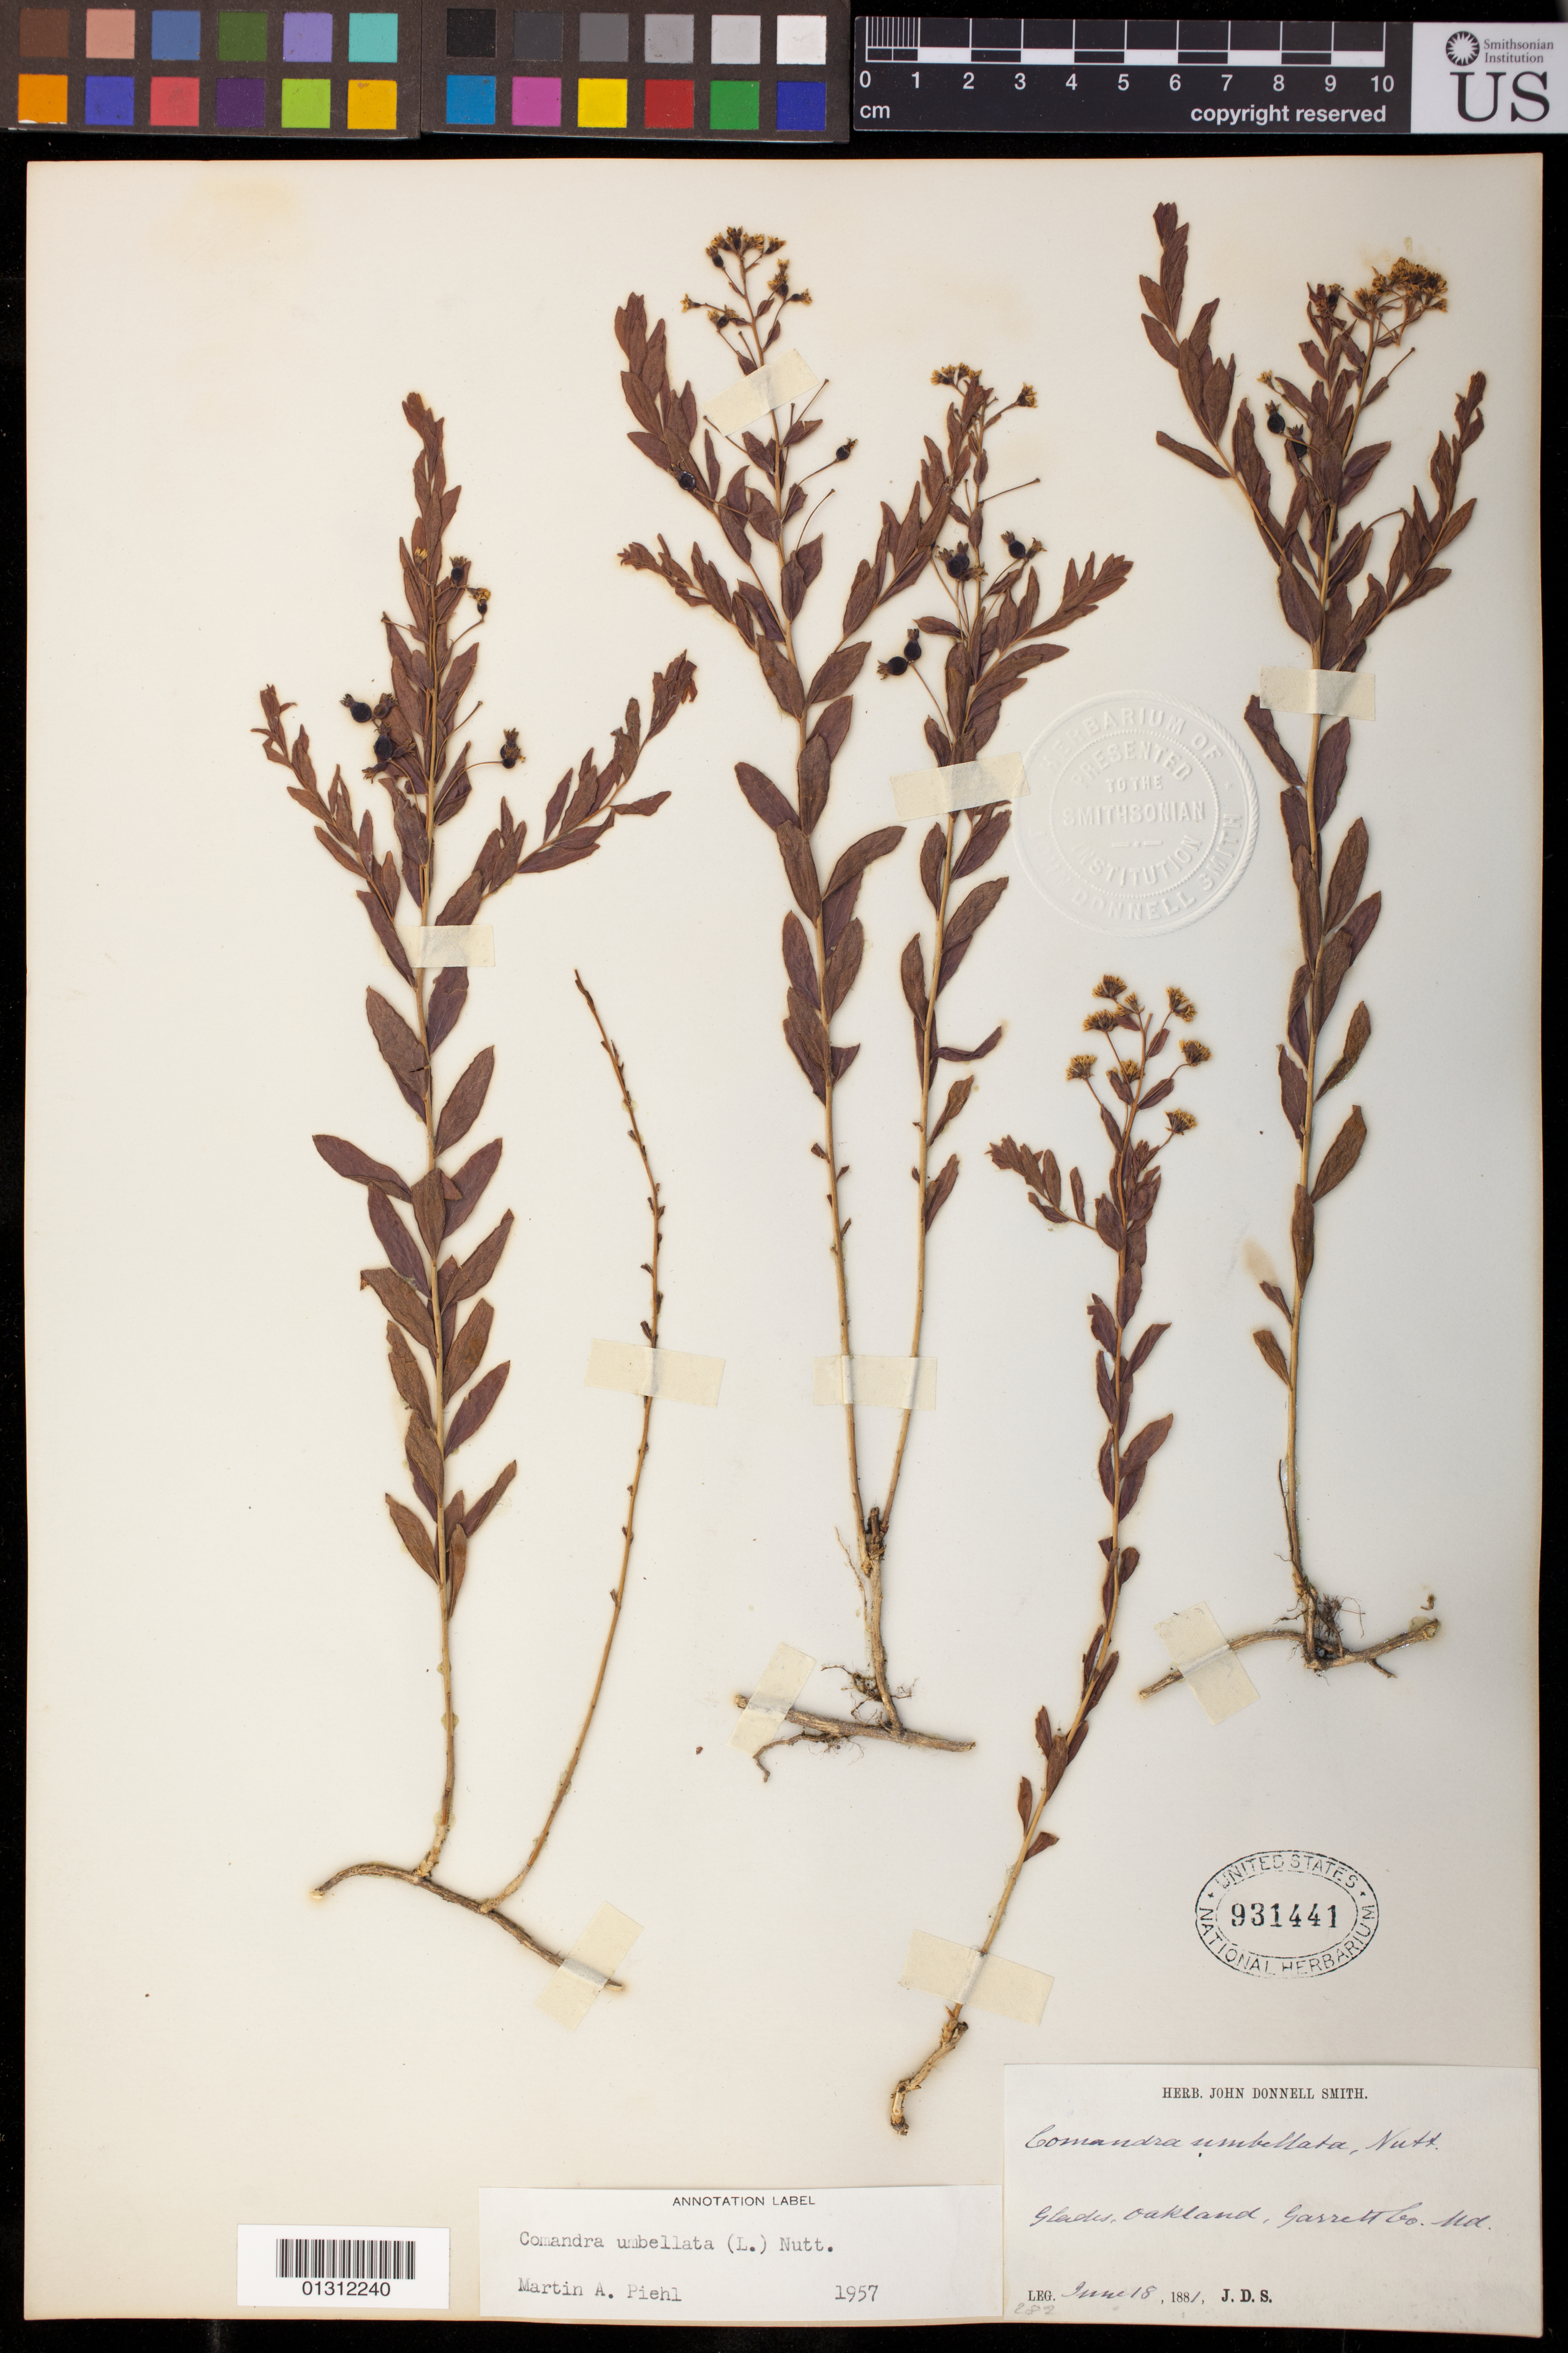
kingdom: Plantae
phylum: Tracheophyta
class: Magnoliopsida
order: Santalales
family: Comandraceae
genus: Comandra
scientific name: Comandra umbellata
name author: (L.) Nutt.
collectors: J. D. Smith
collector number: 282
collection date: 1881-06-18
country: United States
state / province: Maryland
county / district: Garrett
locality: Oakland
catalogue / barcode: US 931441